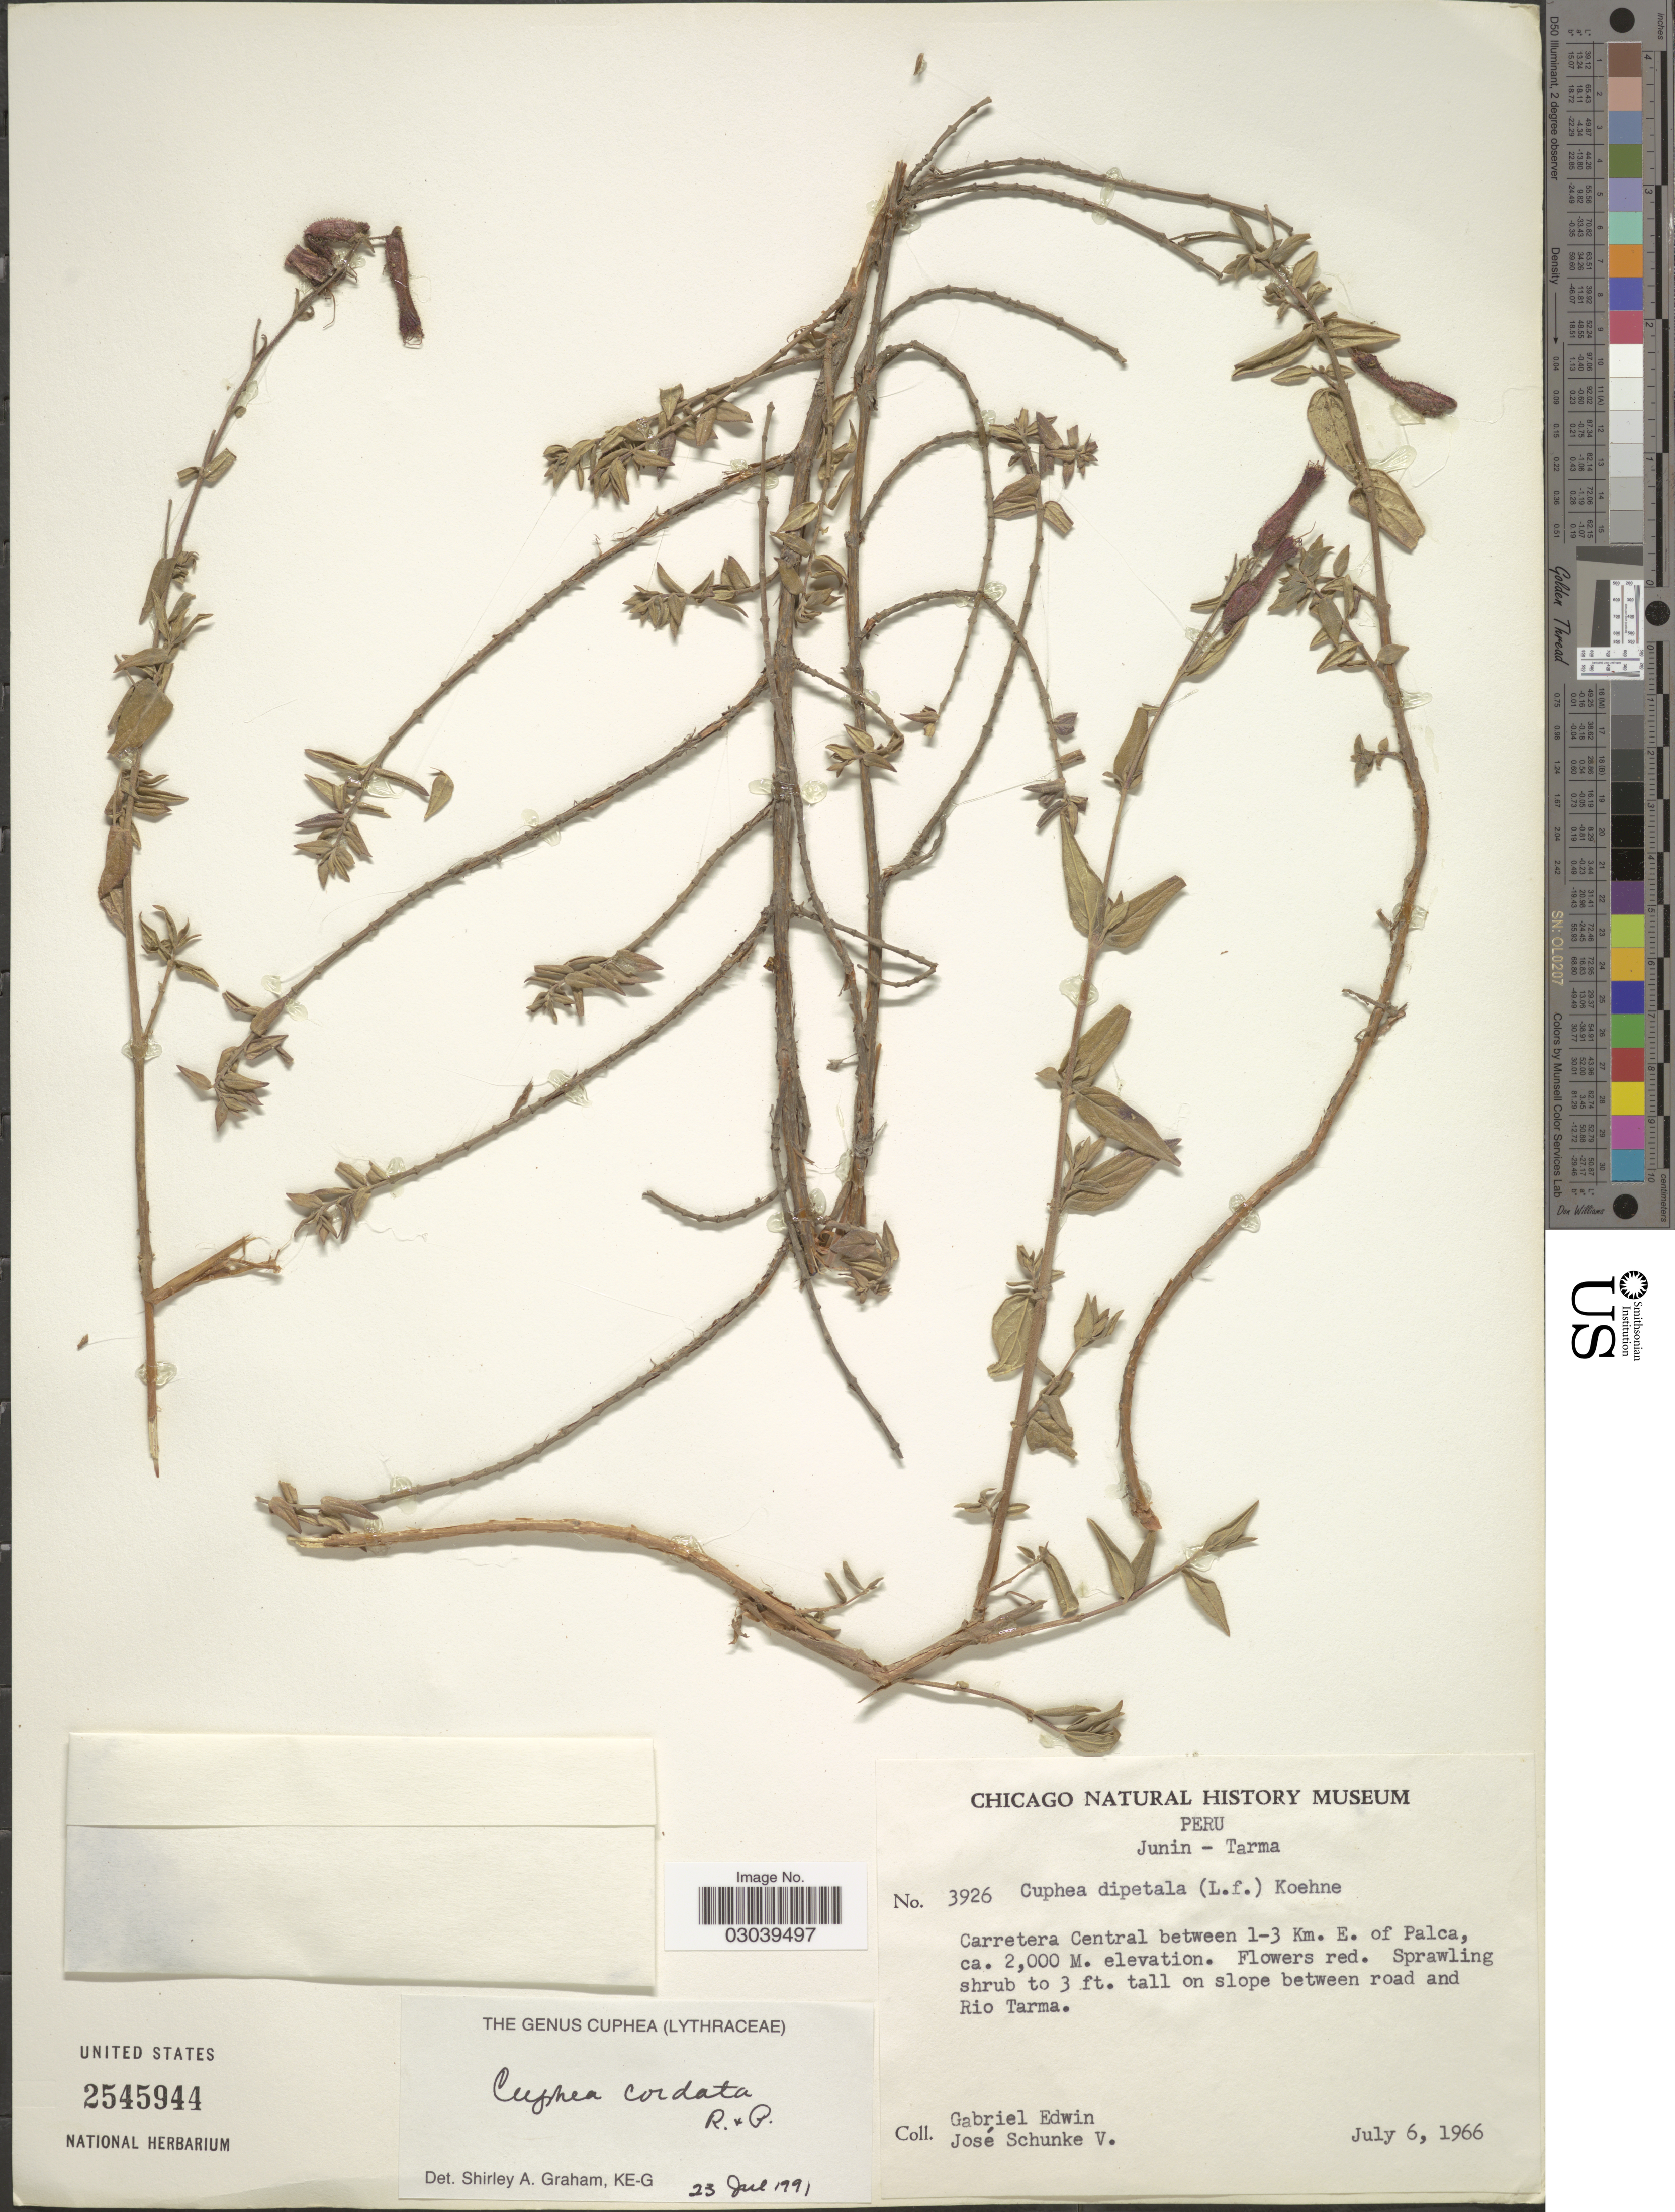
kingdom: Plantae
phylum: Tracheophyta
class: Magnoliopsida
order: Myrtales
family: Lythraceae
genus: Cuphea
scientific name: Cuphea cordata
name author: Ruiz & Pav.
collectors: G. Edwin & J. Schunke Vigo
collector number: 3926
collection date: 1966-07-06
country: Peru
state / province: Junín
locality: Tarma. Carretera Central between 1-3 Km. E. of Palca. Slope between road and Rio Tarma.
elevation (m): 2000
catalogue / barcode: US 2545944